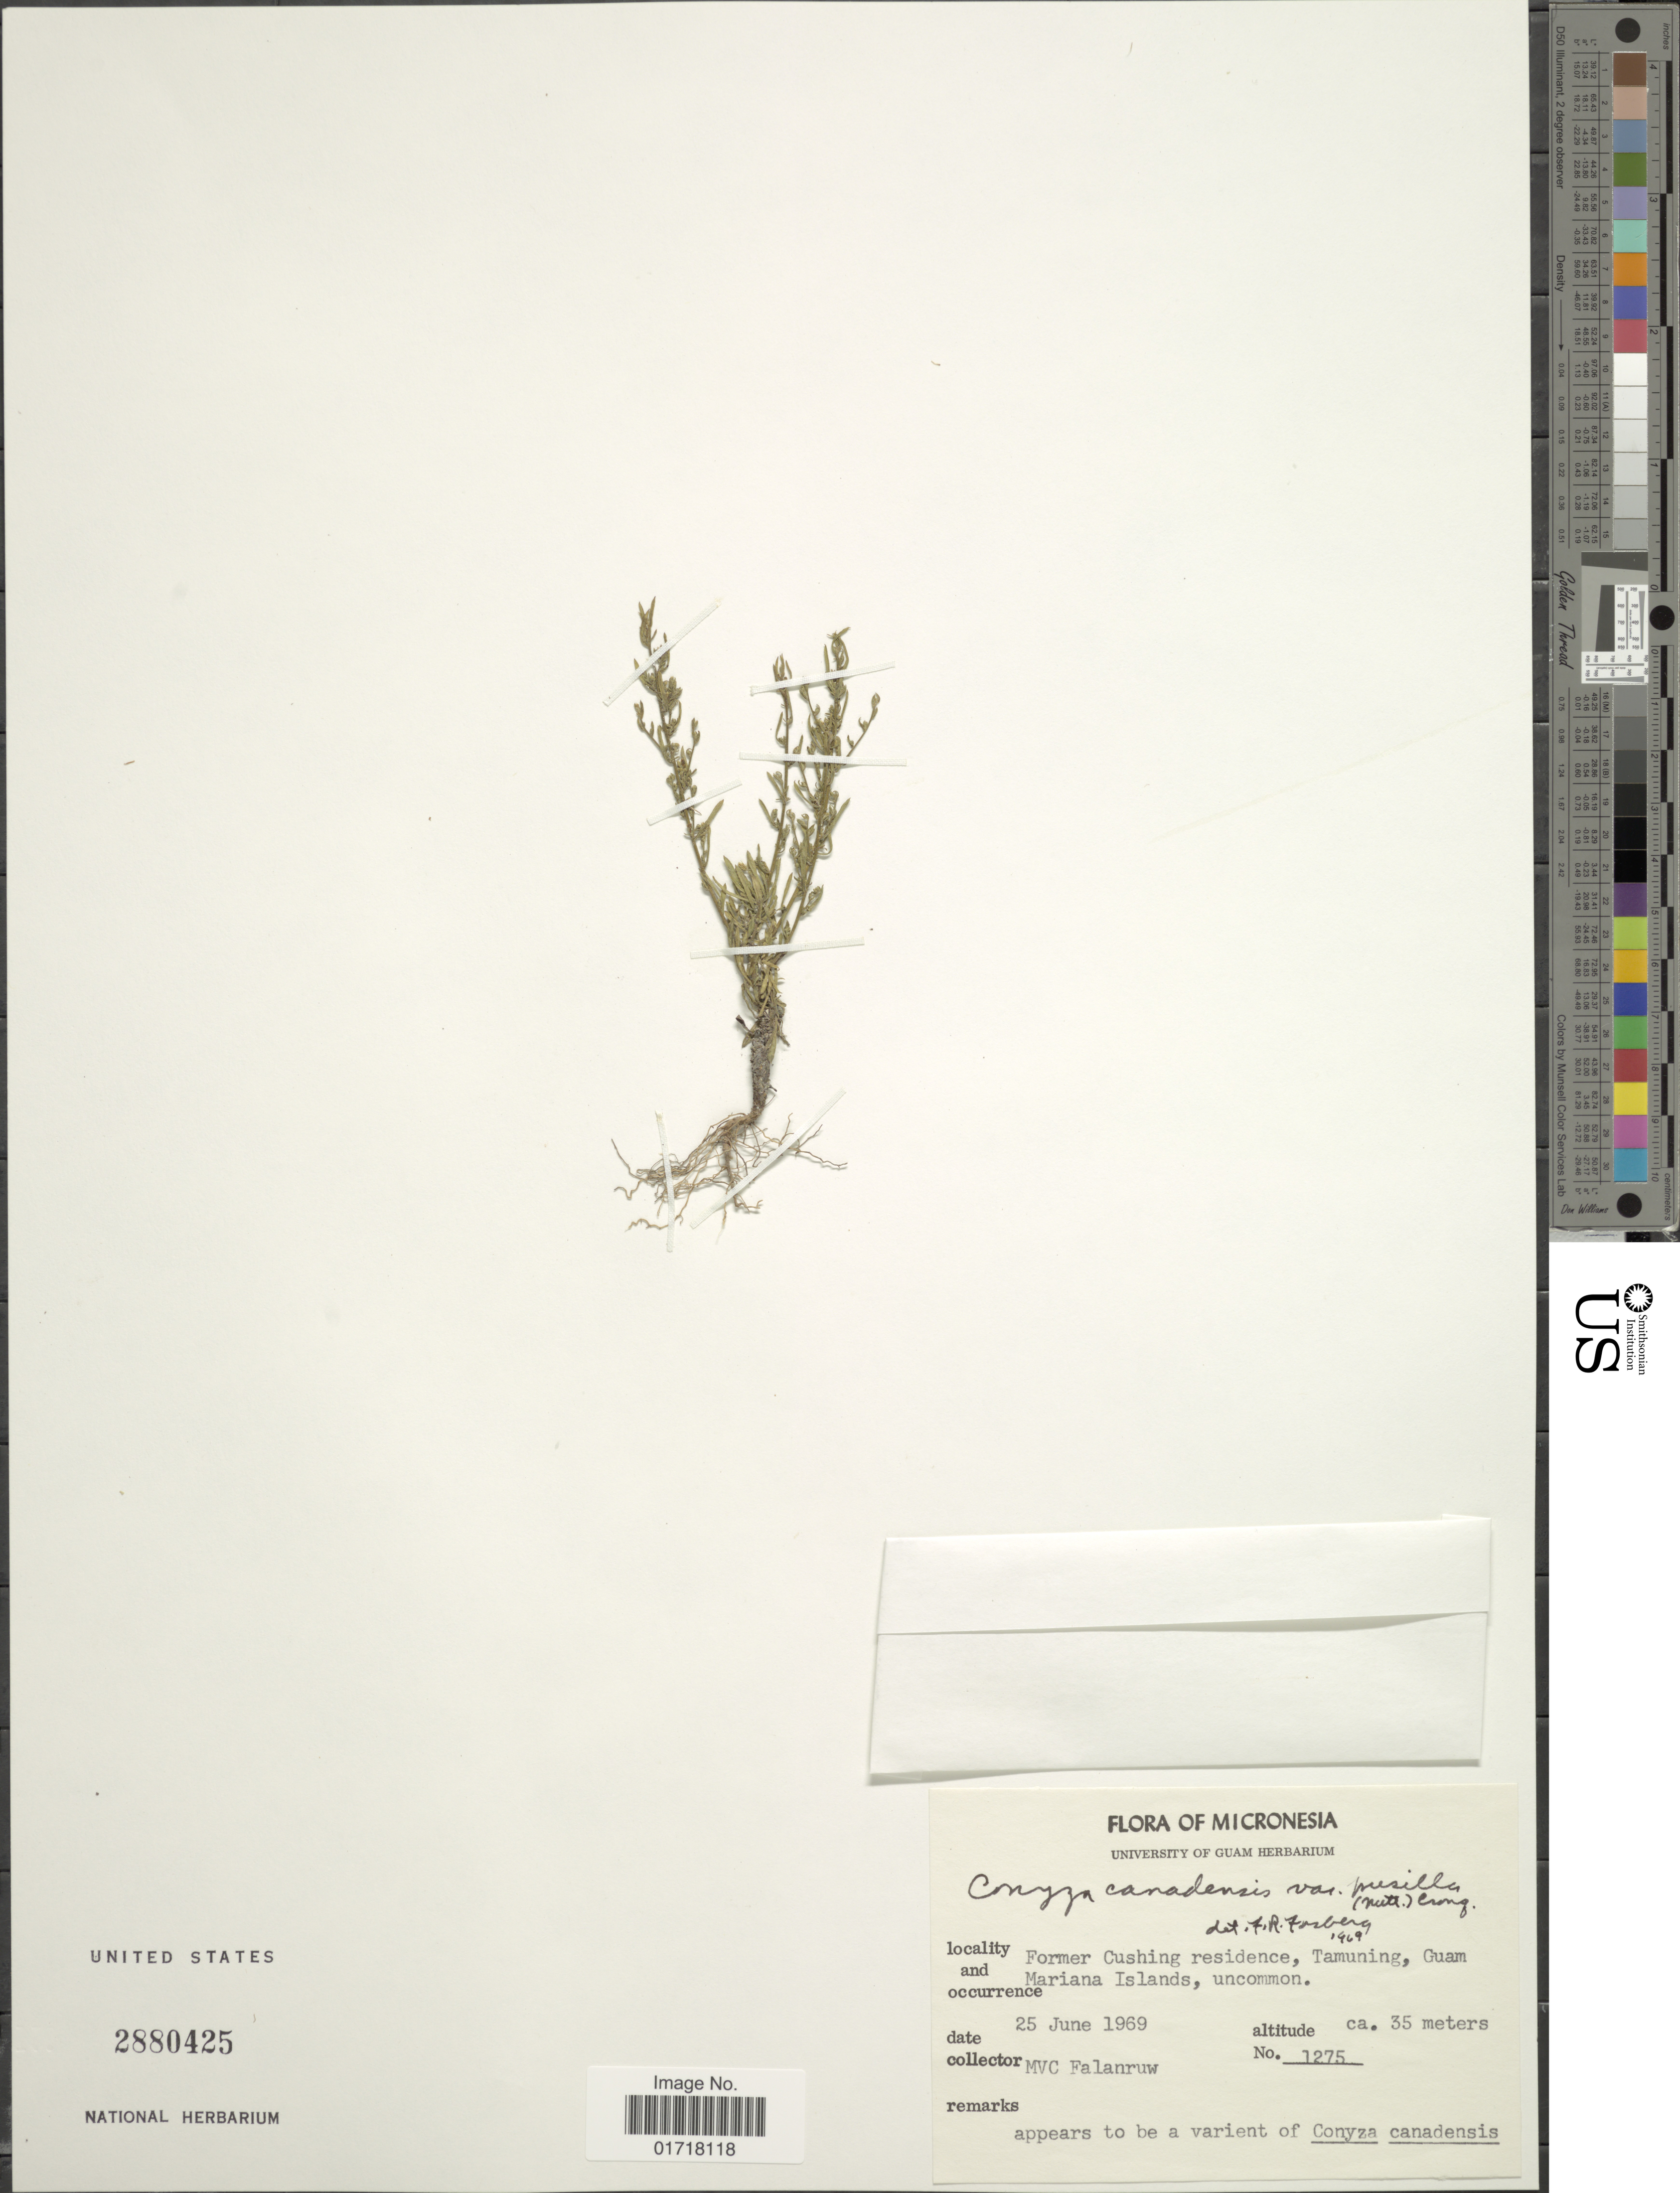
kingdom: Plantae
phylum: Tracheophyta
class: Magnoliopsida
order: Asterales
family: Asteraceae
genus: Erigeron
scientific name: Erigeron canadensis var. pusillus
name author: (Nutt.) Bolvin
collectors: M. V. Falanruw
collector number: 1275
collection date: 1969-06-25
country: Guam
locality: Former Cushing residence, Tamuning, Guam and Mariana Islands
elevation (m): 35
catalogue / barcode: US 2880425